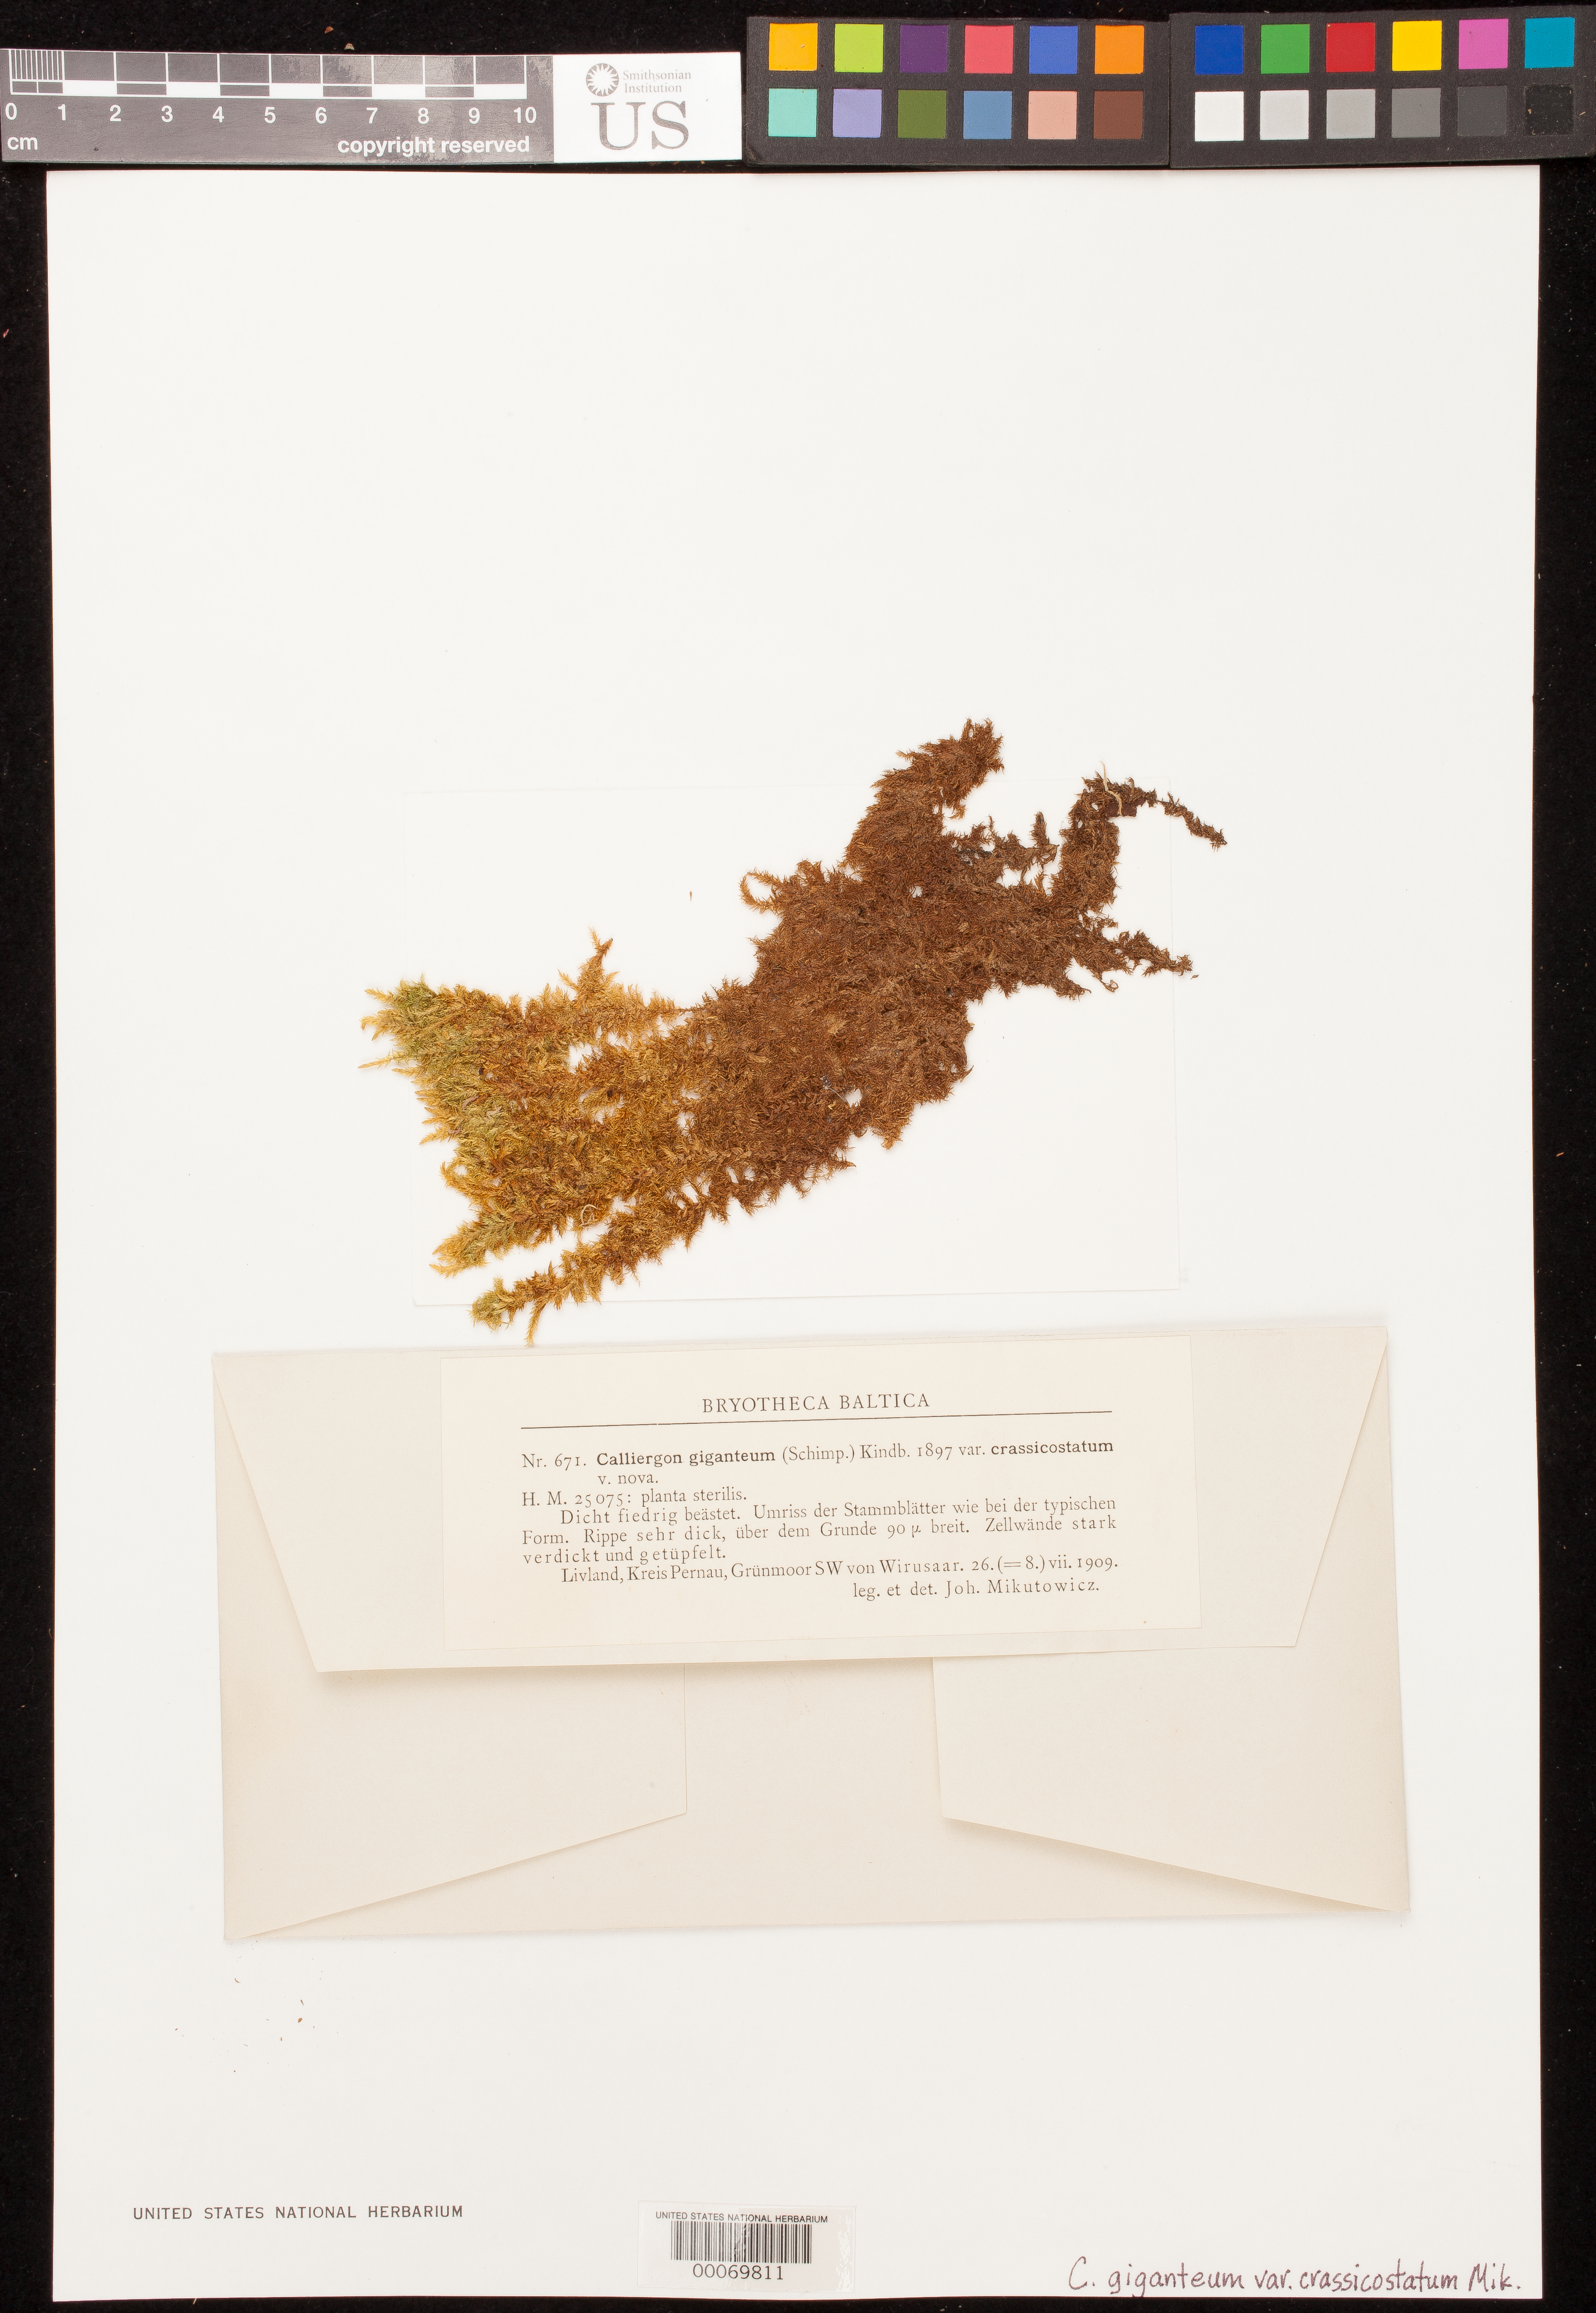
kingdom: Plantae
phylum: Bryophyta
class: Bryopsida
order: Hypnales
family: Calliergonaceae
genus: Calliergon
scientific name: Calliergon giganteum var. crassicostatum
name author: Mikut.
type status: Isotype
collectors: J. M. Mikutowicz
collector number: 671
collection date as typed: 26 Jun 1909 to 08 Jul 1909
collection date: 1909-06-26/1909-07-08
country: Latvia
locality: Kreis Pernau, Grunmoor [?] SW von Wirusaar [Virtsusaar?]. [Pernau District, Grunmoor (verdant bog?) SW of Wirusaar. (Virtsusaar?). Country questionable; Pernau District is in Estonia not Latvia].